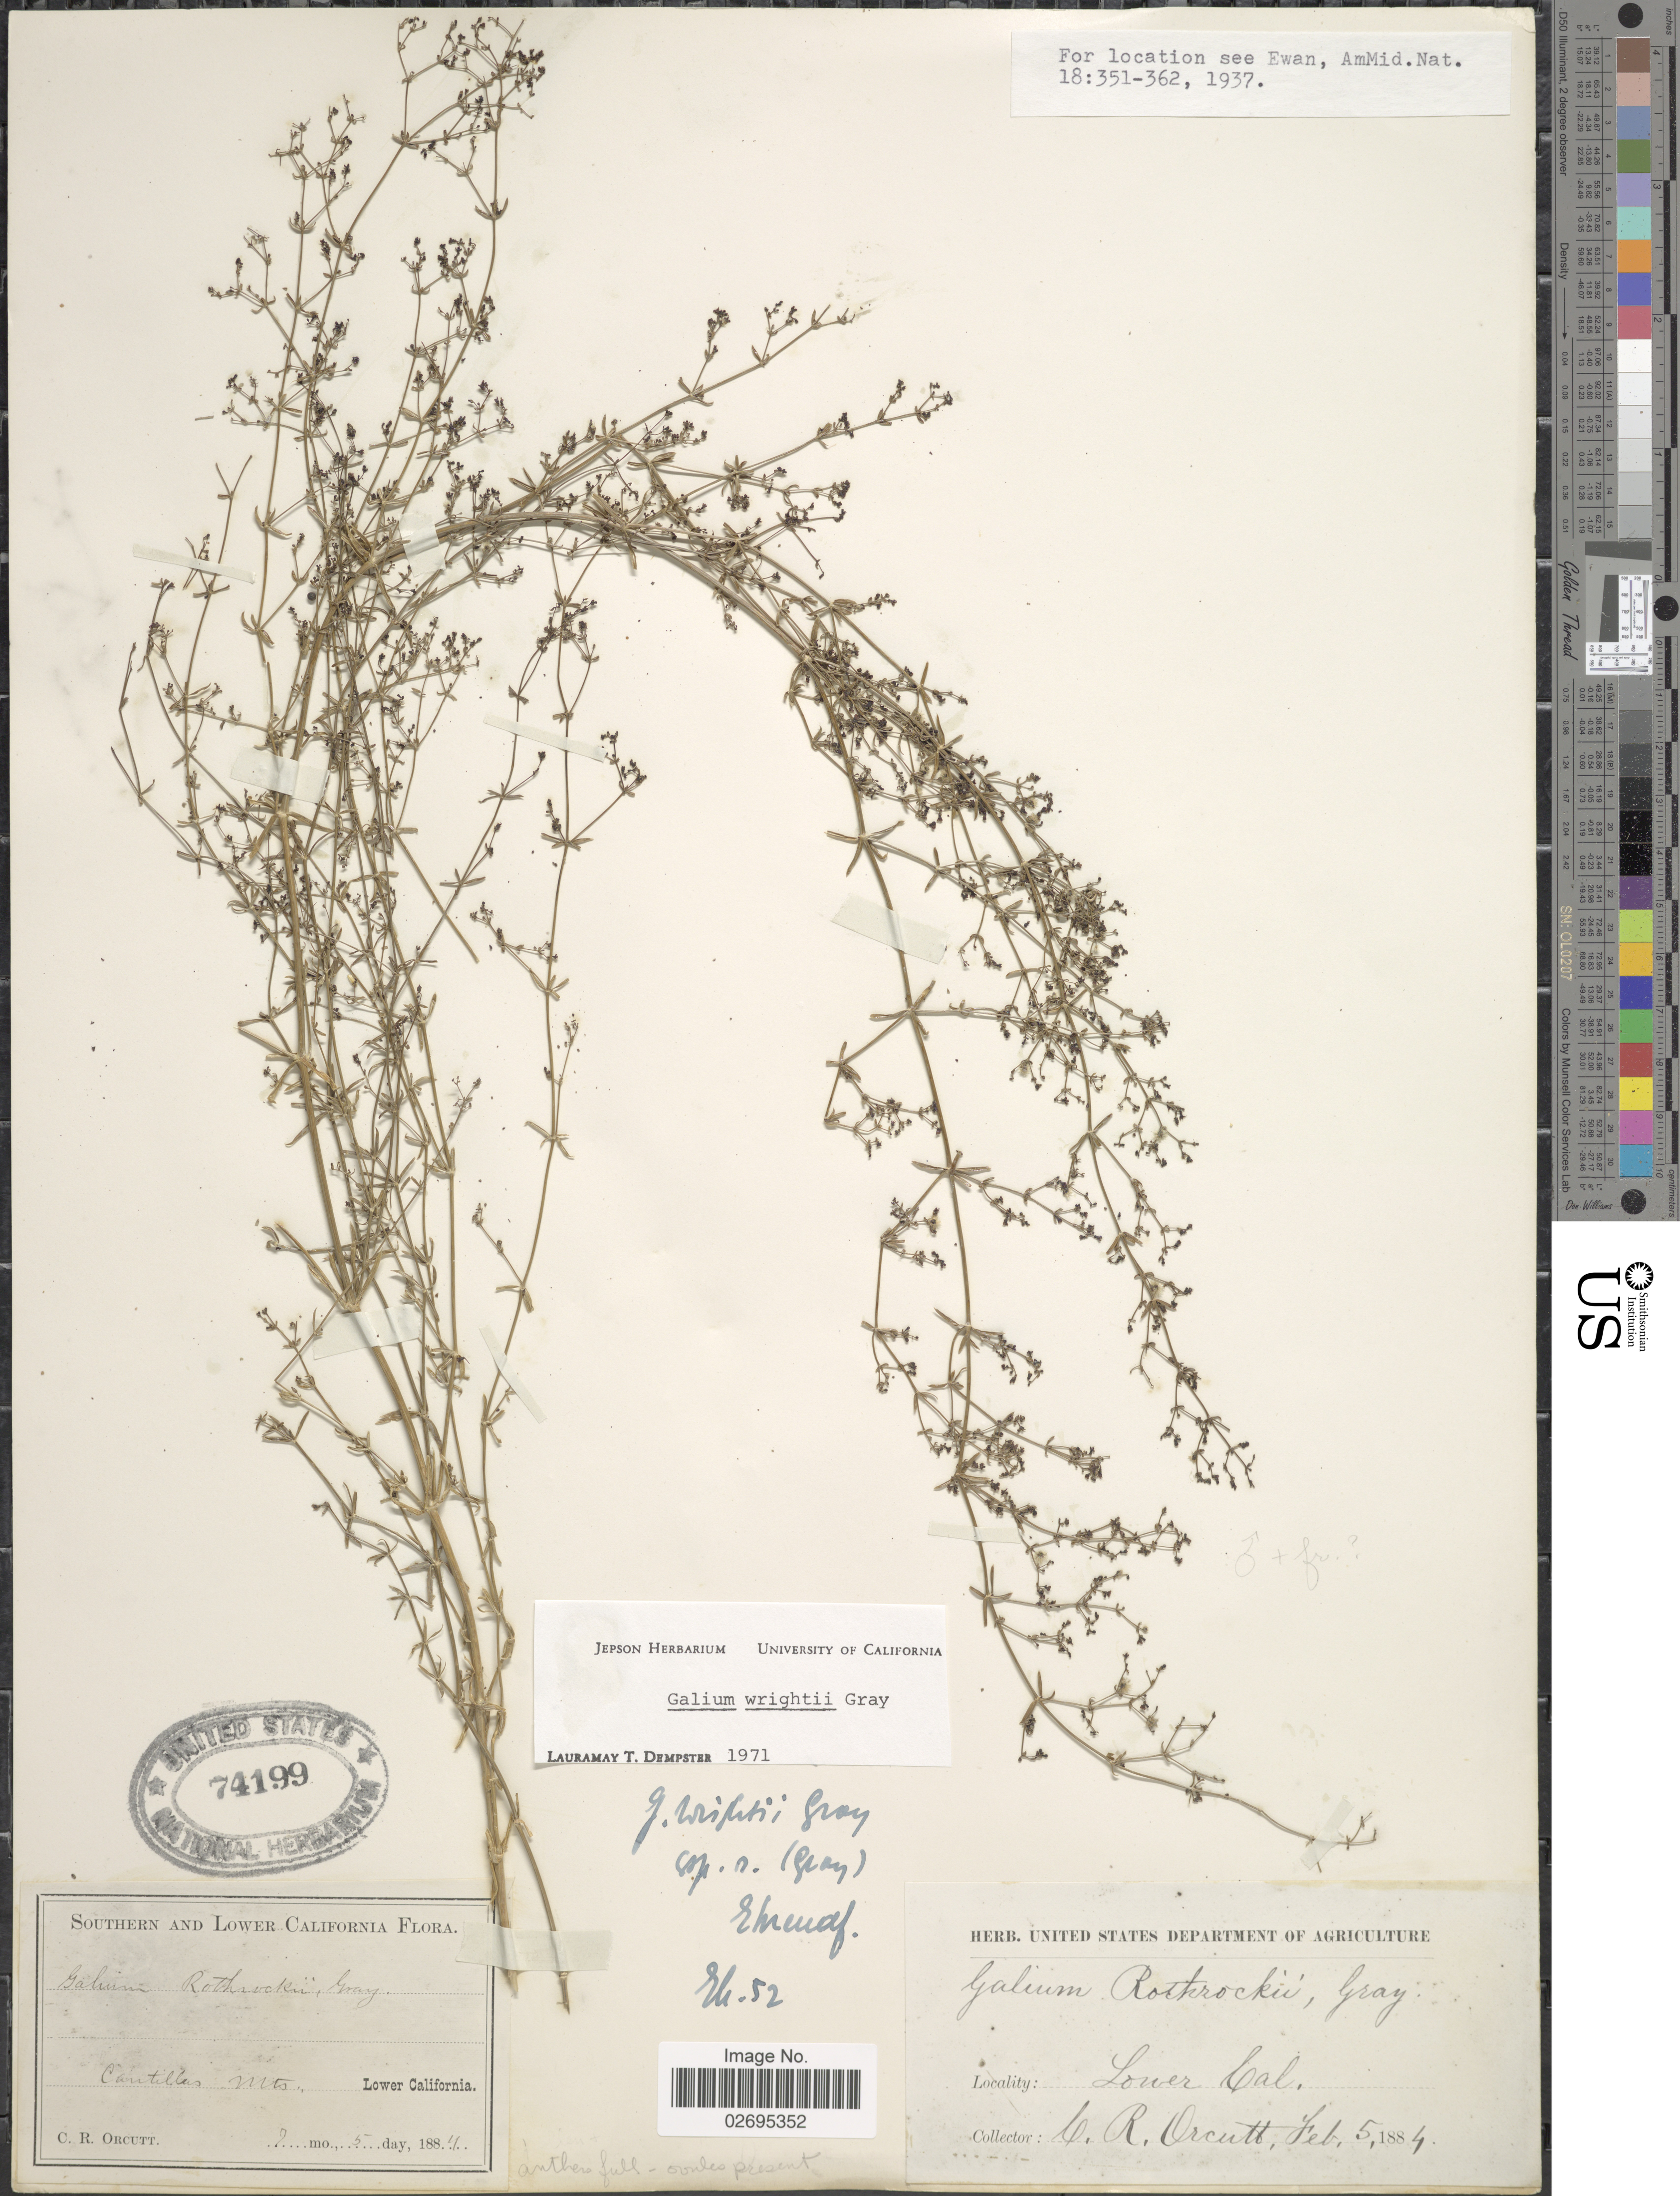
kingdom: Plantae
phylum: Tracheophyta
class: Magnoliopsida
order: Gentianales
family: Rubiaceae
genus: Galium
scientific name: Galium wrightii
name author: A. Gray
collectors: C. R. Orcutt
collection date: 1884-02-05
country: Mexico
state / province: Baja California Norte (?)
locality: Cantillas Mts., Lower California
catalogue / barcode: US 74199